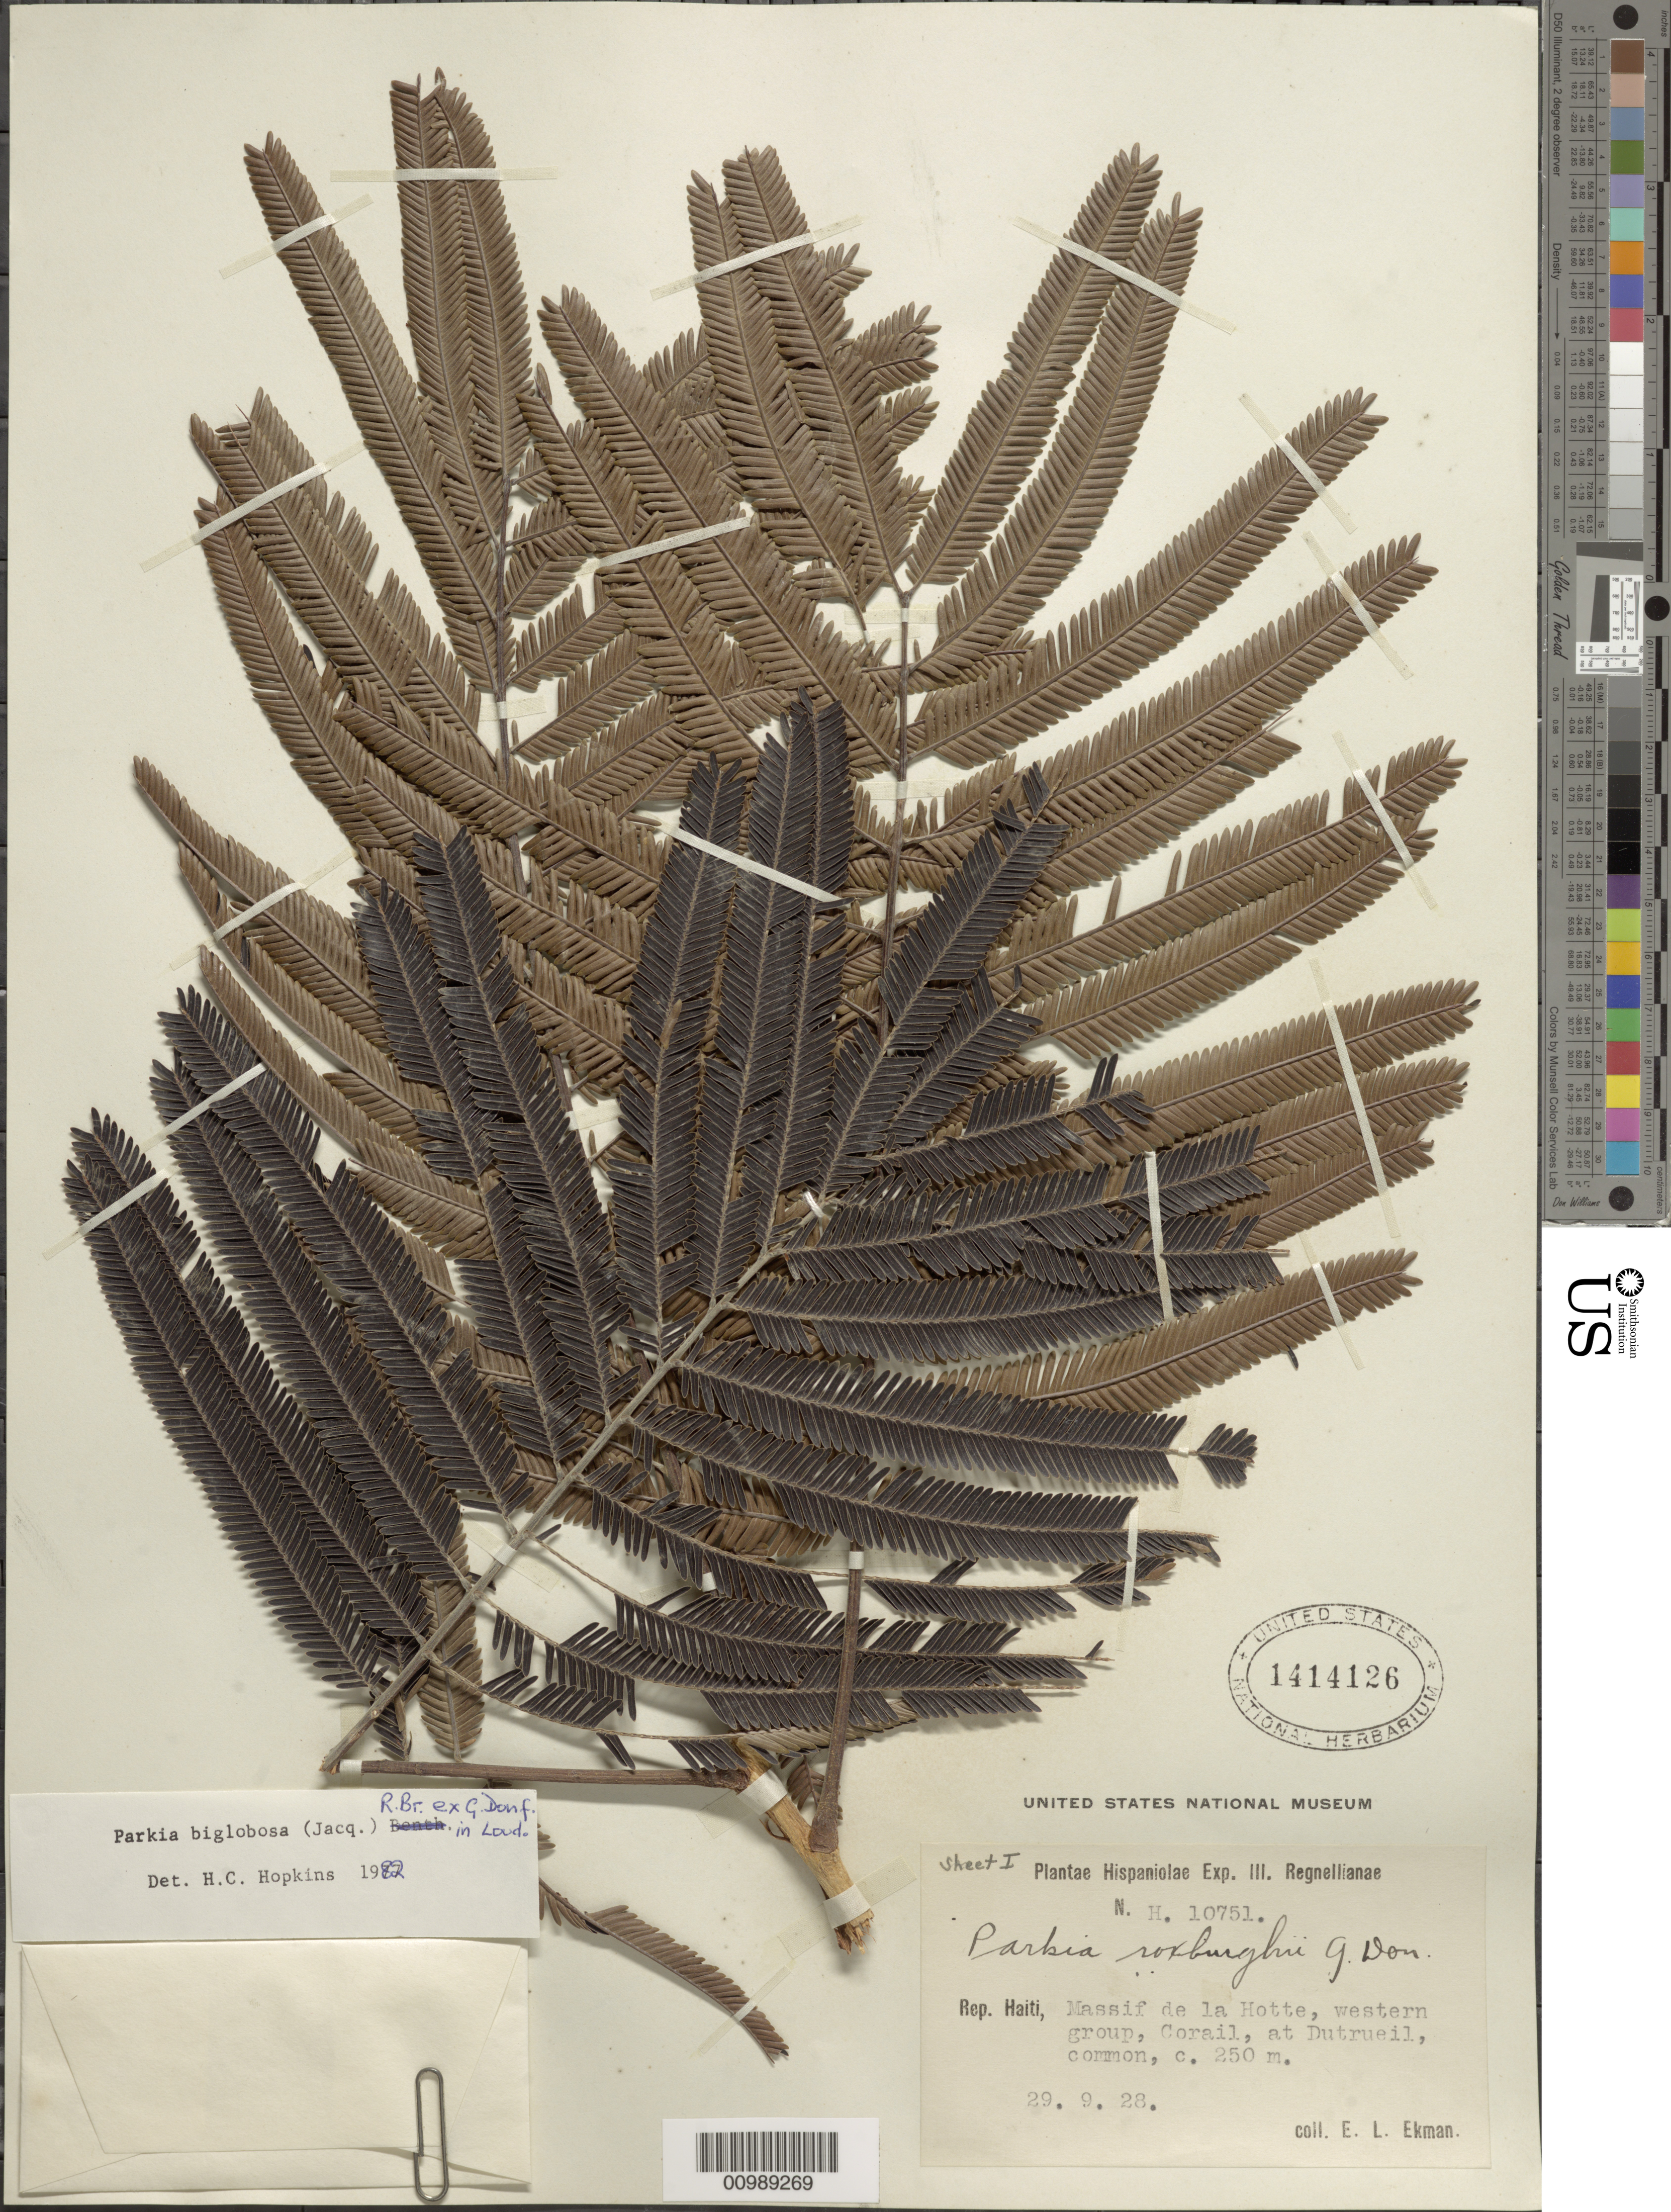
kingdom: Plantae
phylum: Tracheophyta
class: Magnoliopsida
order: Fabales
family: Fabaceae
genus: Parkia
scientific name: Parkia biglobosa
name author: (Jacq.) R. Br. ex G. Don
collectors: E. L. Ekman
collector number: H 10751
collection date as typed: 29 Sep 1928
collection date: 1928-09-29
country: Haiti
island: Hispaniola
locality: Massif de la Hotte, W group, Corail, at Dutrueil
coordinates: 0 N, 0 E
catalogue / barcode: US 1414126